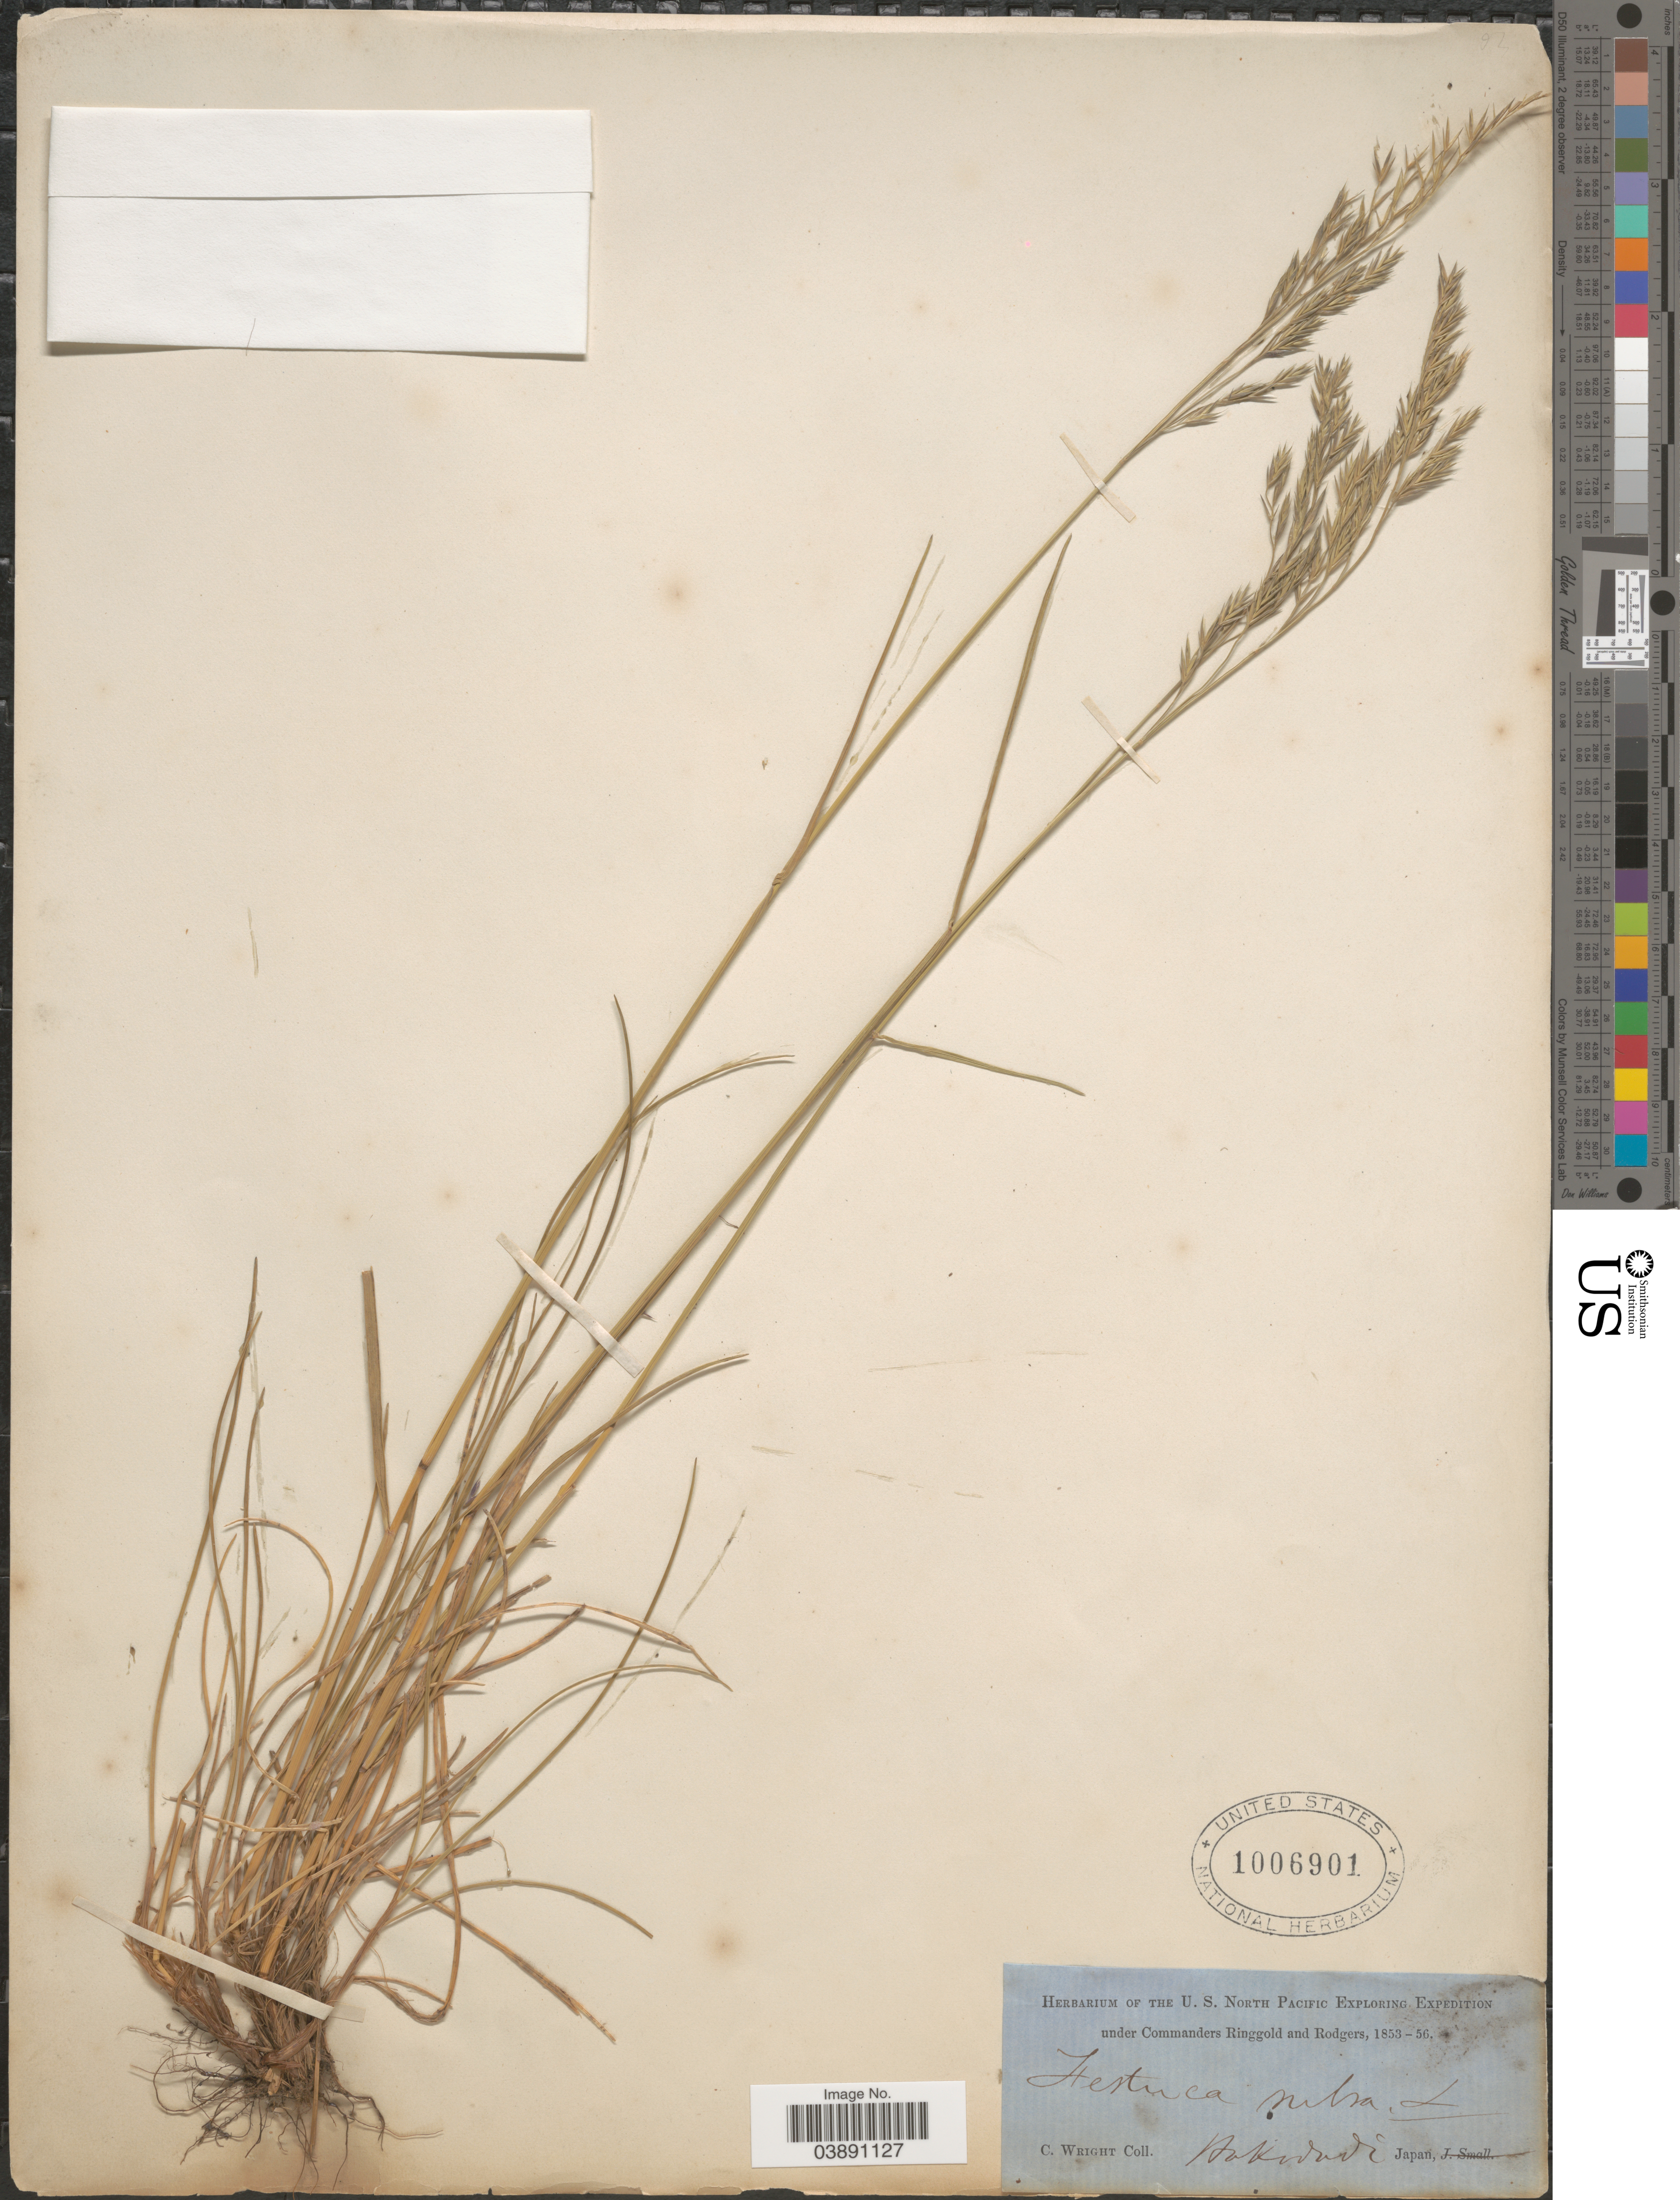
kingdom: Plantae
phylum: Tracheophyta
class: Liliopsida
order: Poales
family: Poaceae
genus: Festuca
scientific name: Festuca rubra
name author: L.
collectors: C. Wright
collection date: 1853/1856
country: Japan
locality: Hakodadi .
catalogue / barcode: US 1006901